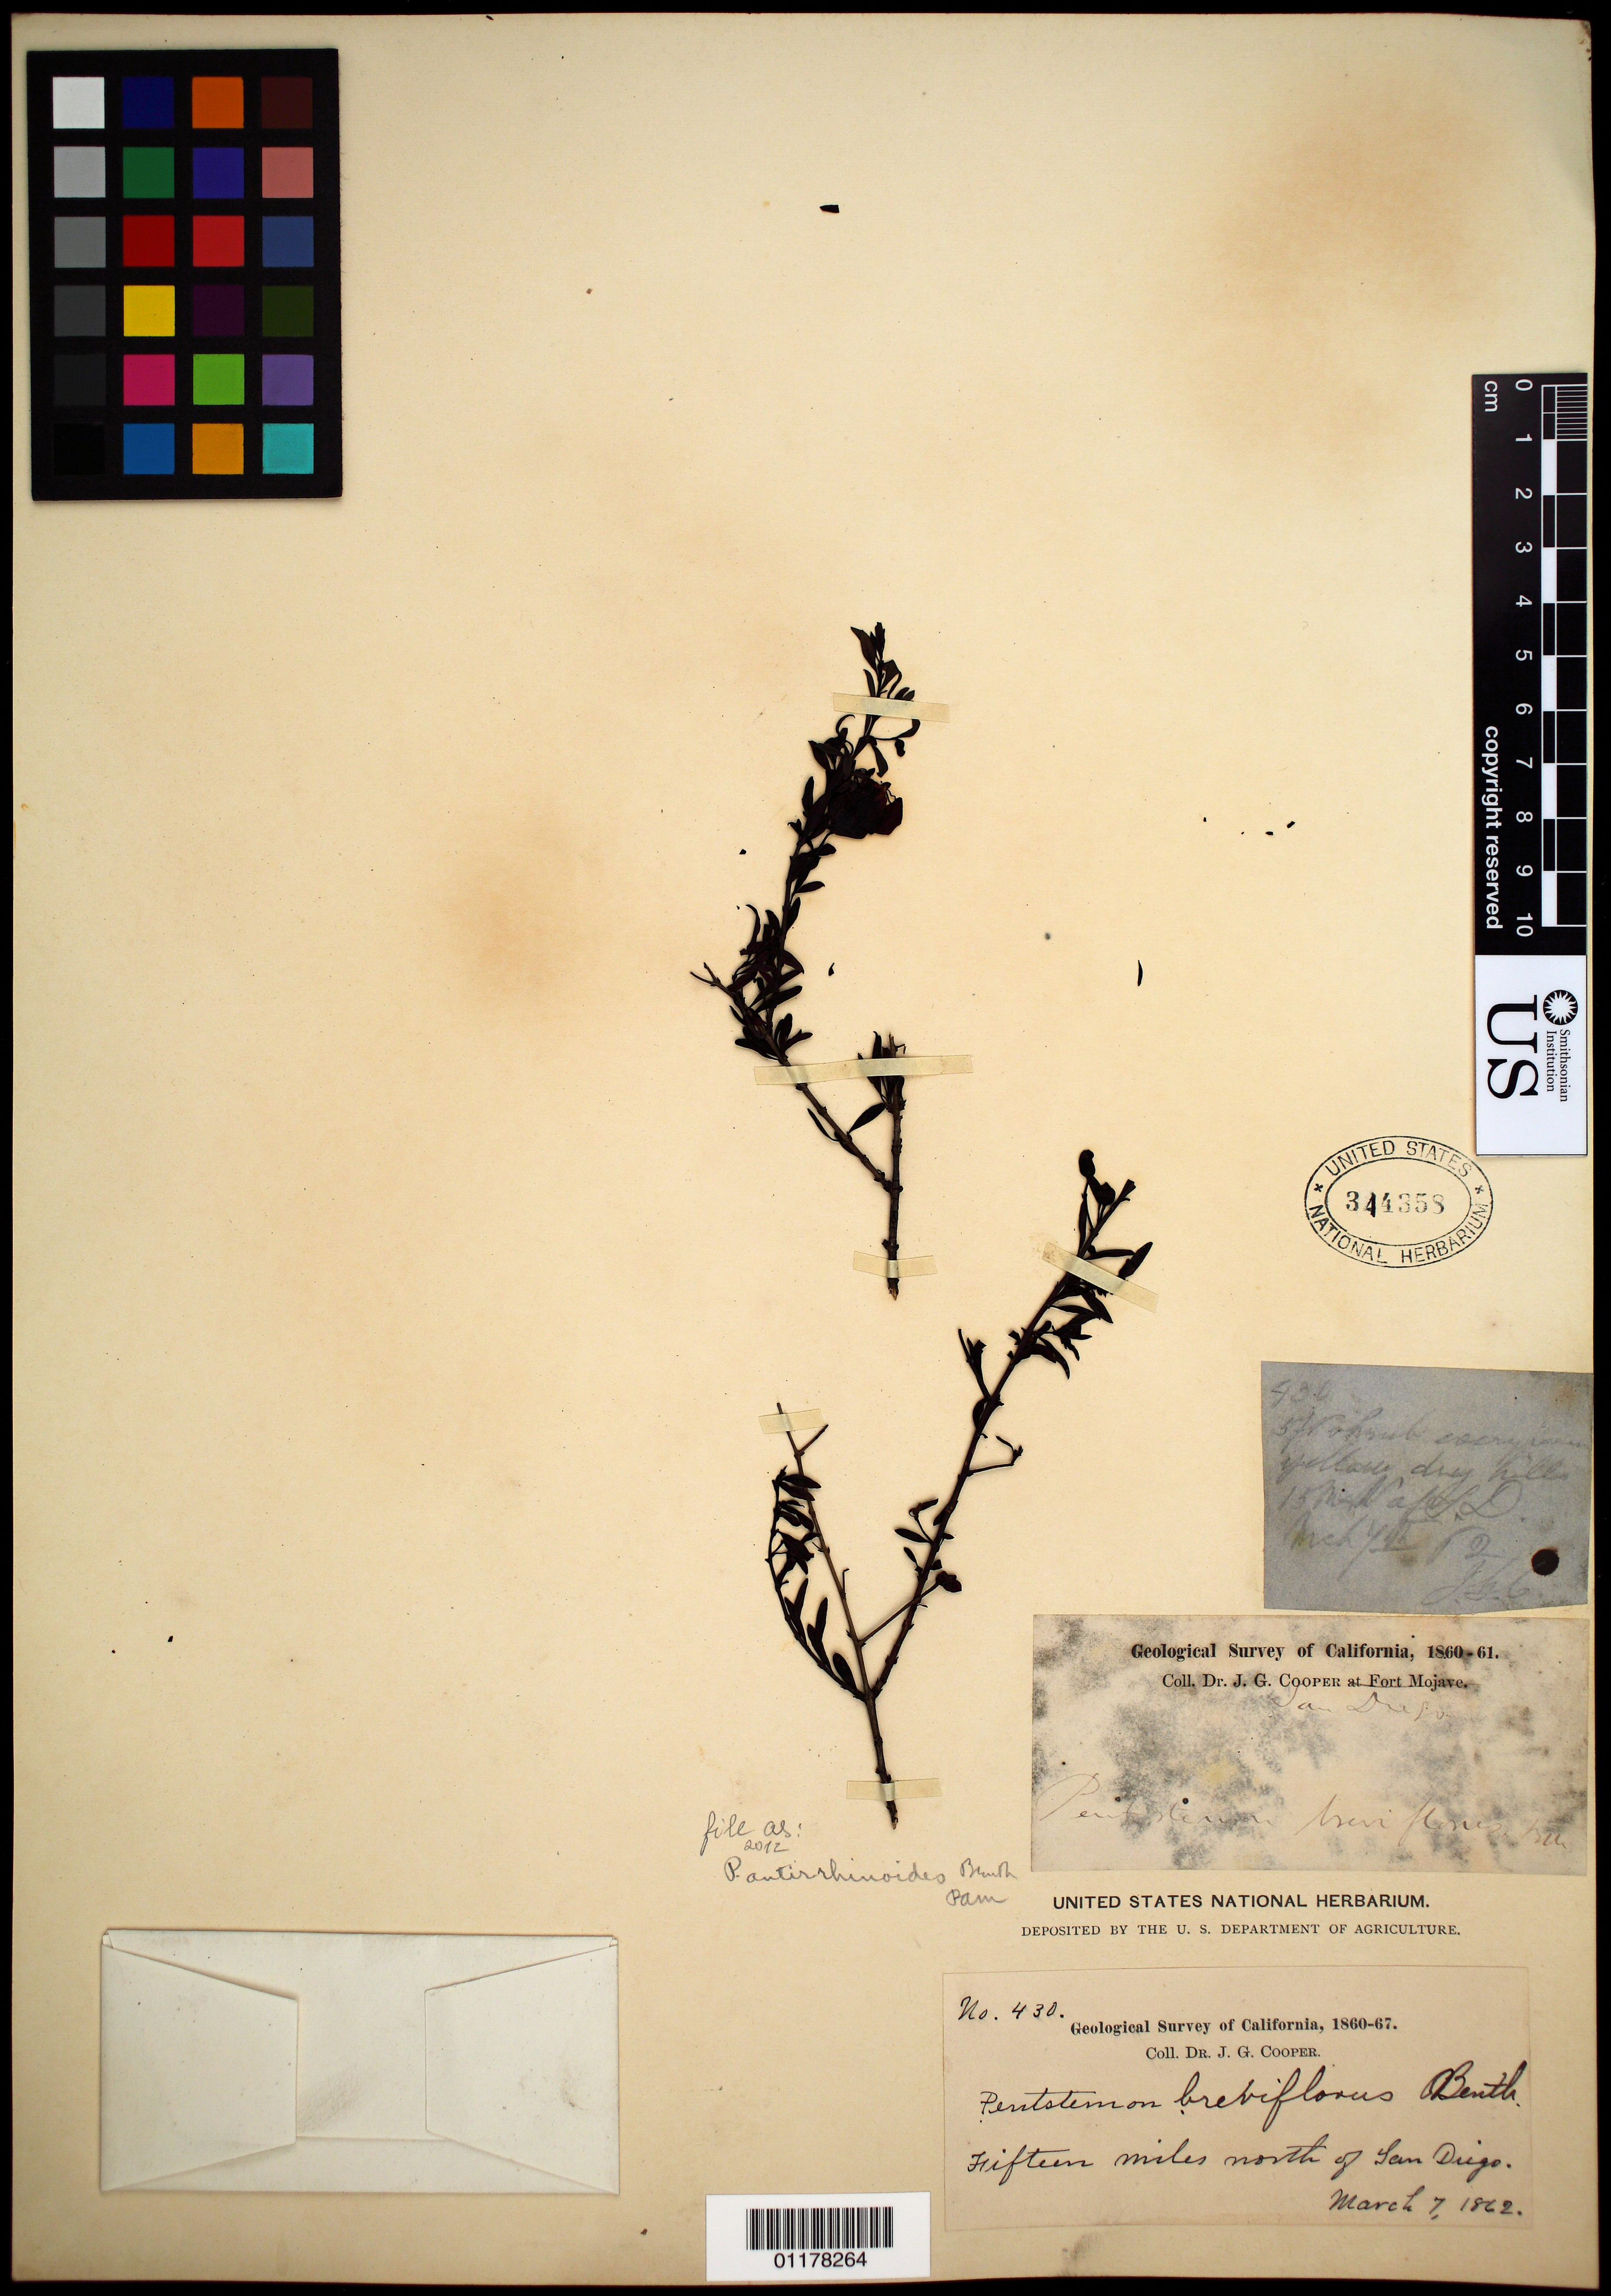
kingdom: Plantae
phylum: Tracheophyta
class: Magnoliopsida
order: Lamiales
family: Plantaginaceae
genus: Penstemon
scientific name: Penstemon antirrhinoides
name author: Benth.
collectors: J. G. Cooper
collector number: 430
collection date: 1862-03-07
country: United States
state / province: California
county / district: San Diego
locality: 15 miles North of San Diego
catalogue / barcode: US 344358